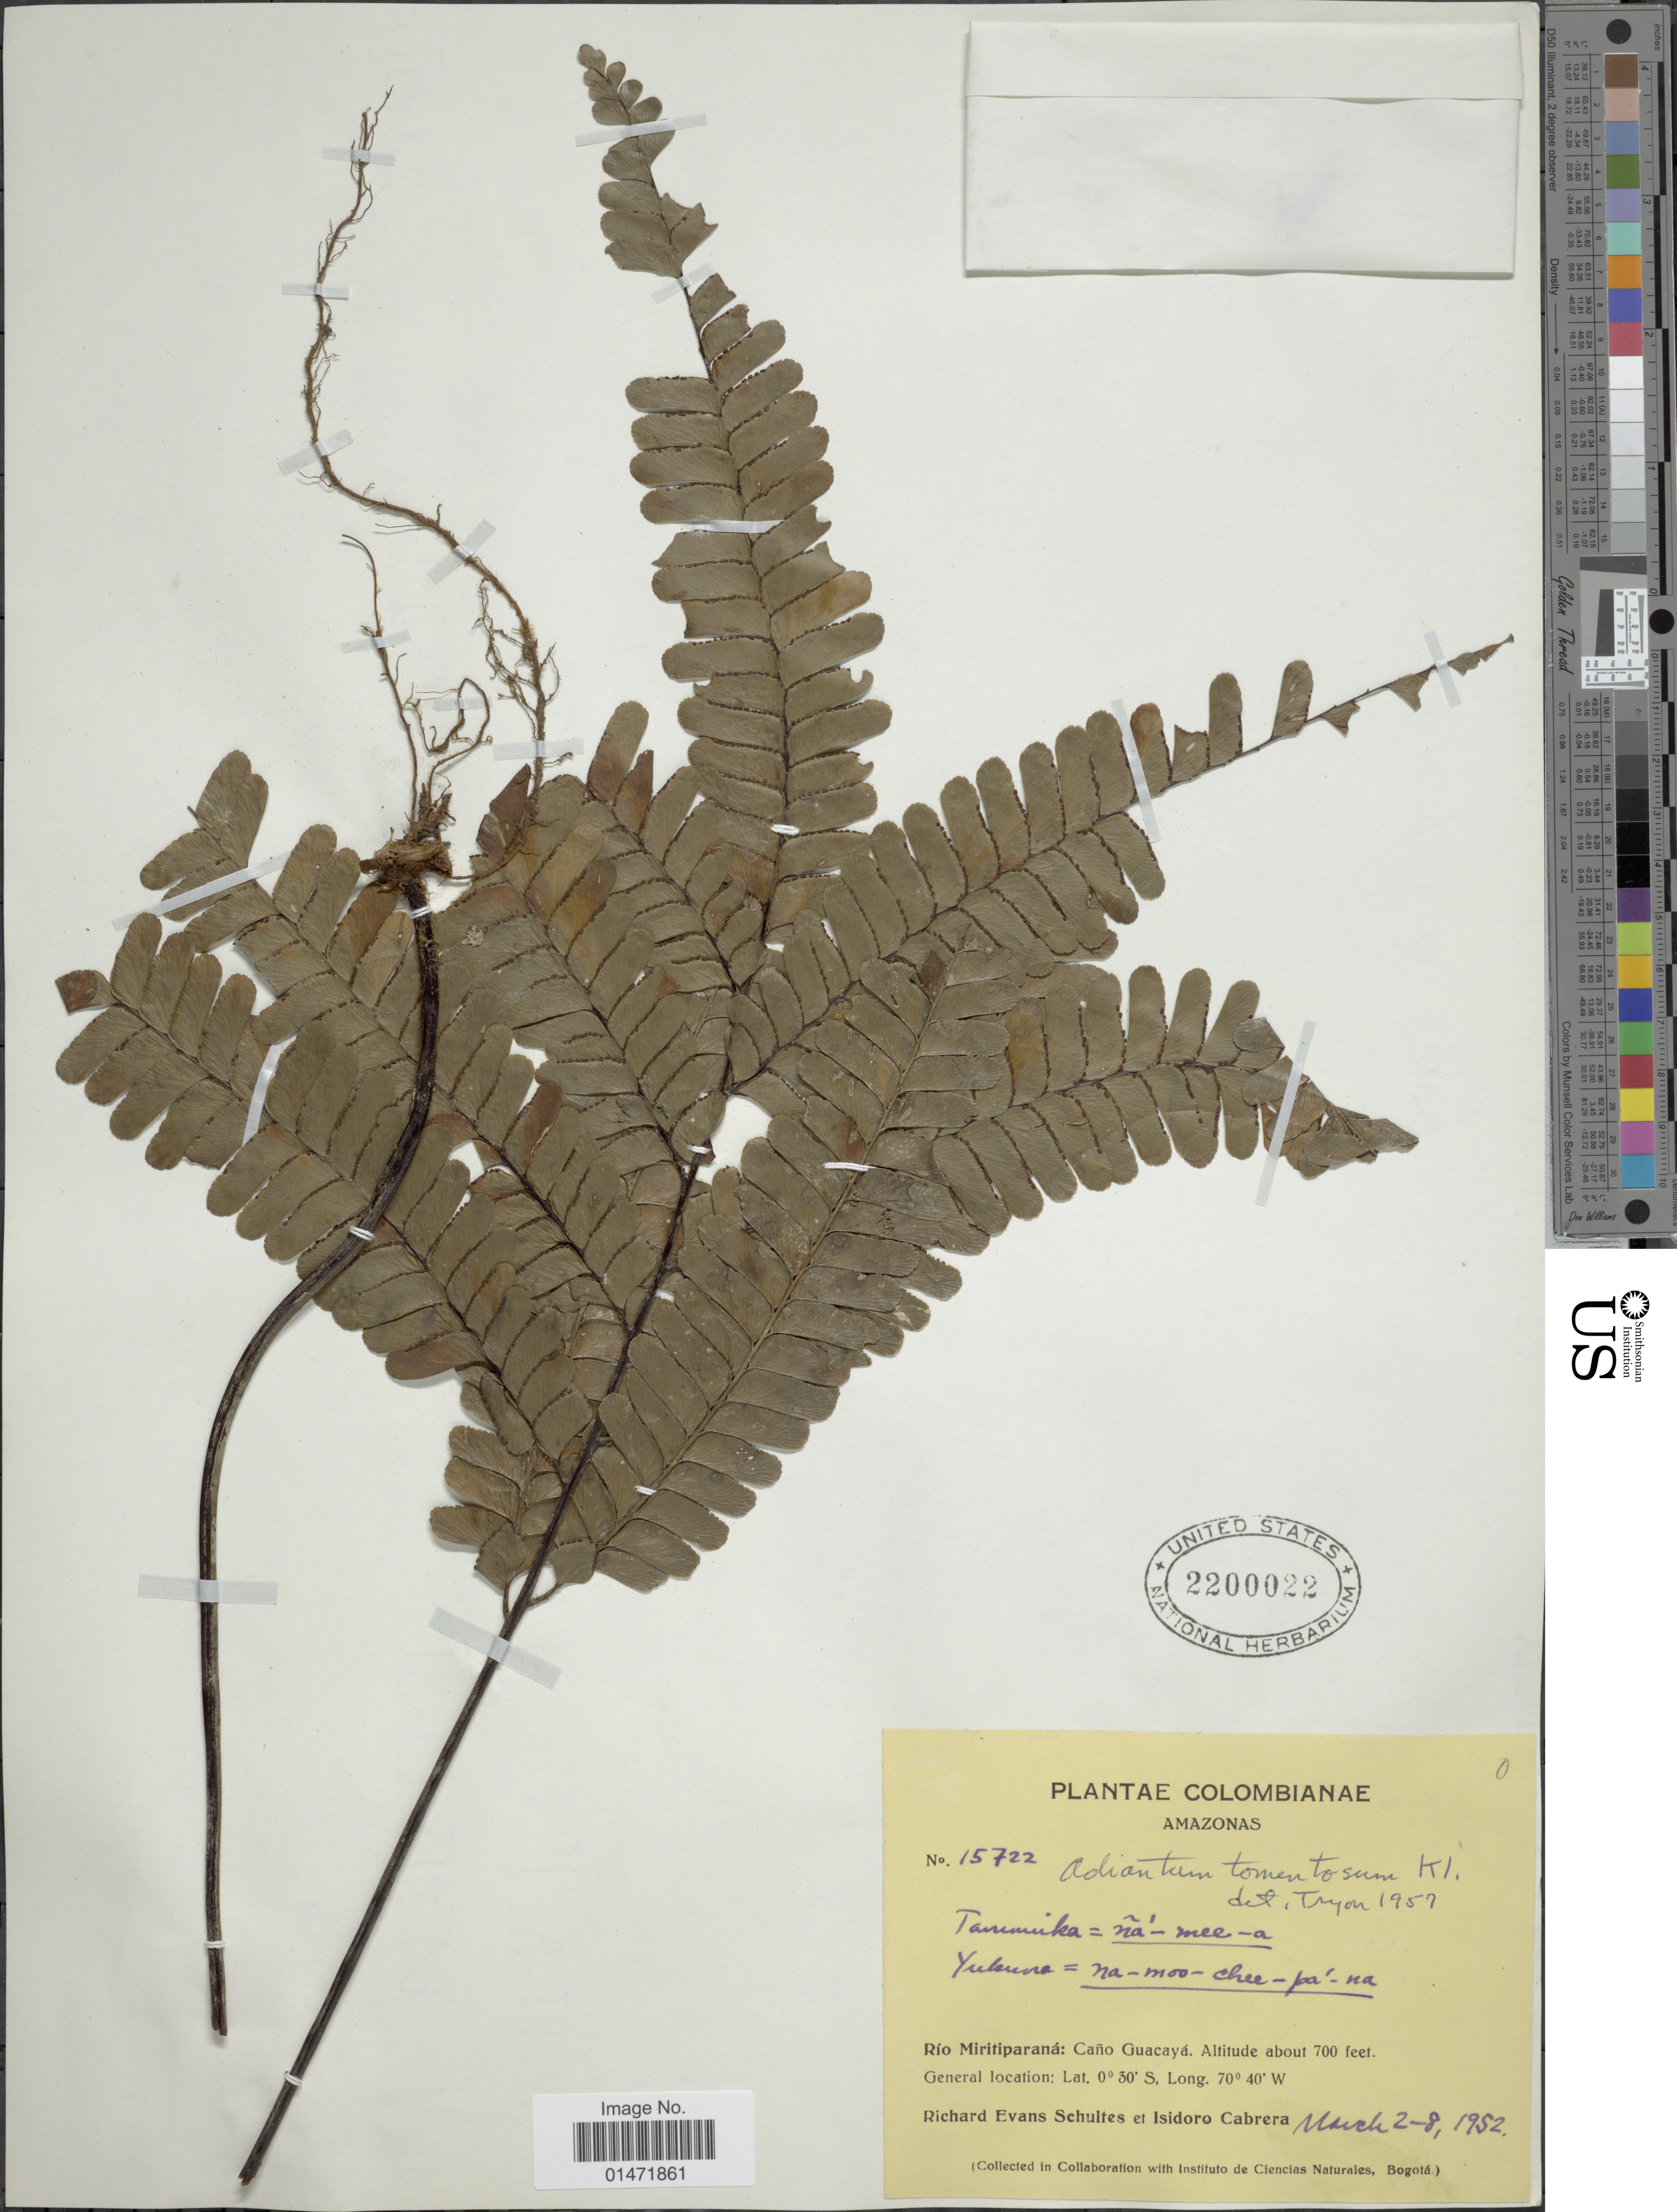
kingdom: Plantae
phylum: Tracheophyta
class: Polypodiopsida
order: Polypodiales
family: Pteridaceae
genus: Adiantum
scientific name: Adiantum tomentosum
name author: Klotzsch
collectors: R. E. Schultes & I. Cabrera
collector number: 15722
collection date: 1952-03-02/1952-03-08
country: Colombia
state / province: Amazônas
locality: Río Miritiparaná: Caño Guacayá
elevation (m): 213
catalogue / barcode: US 2200022